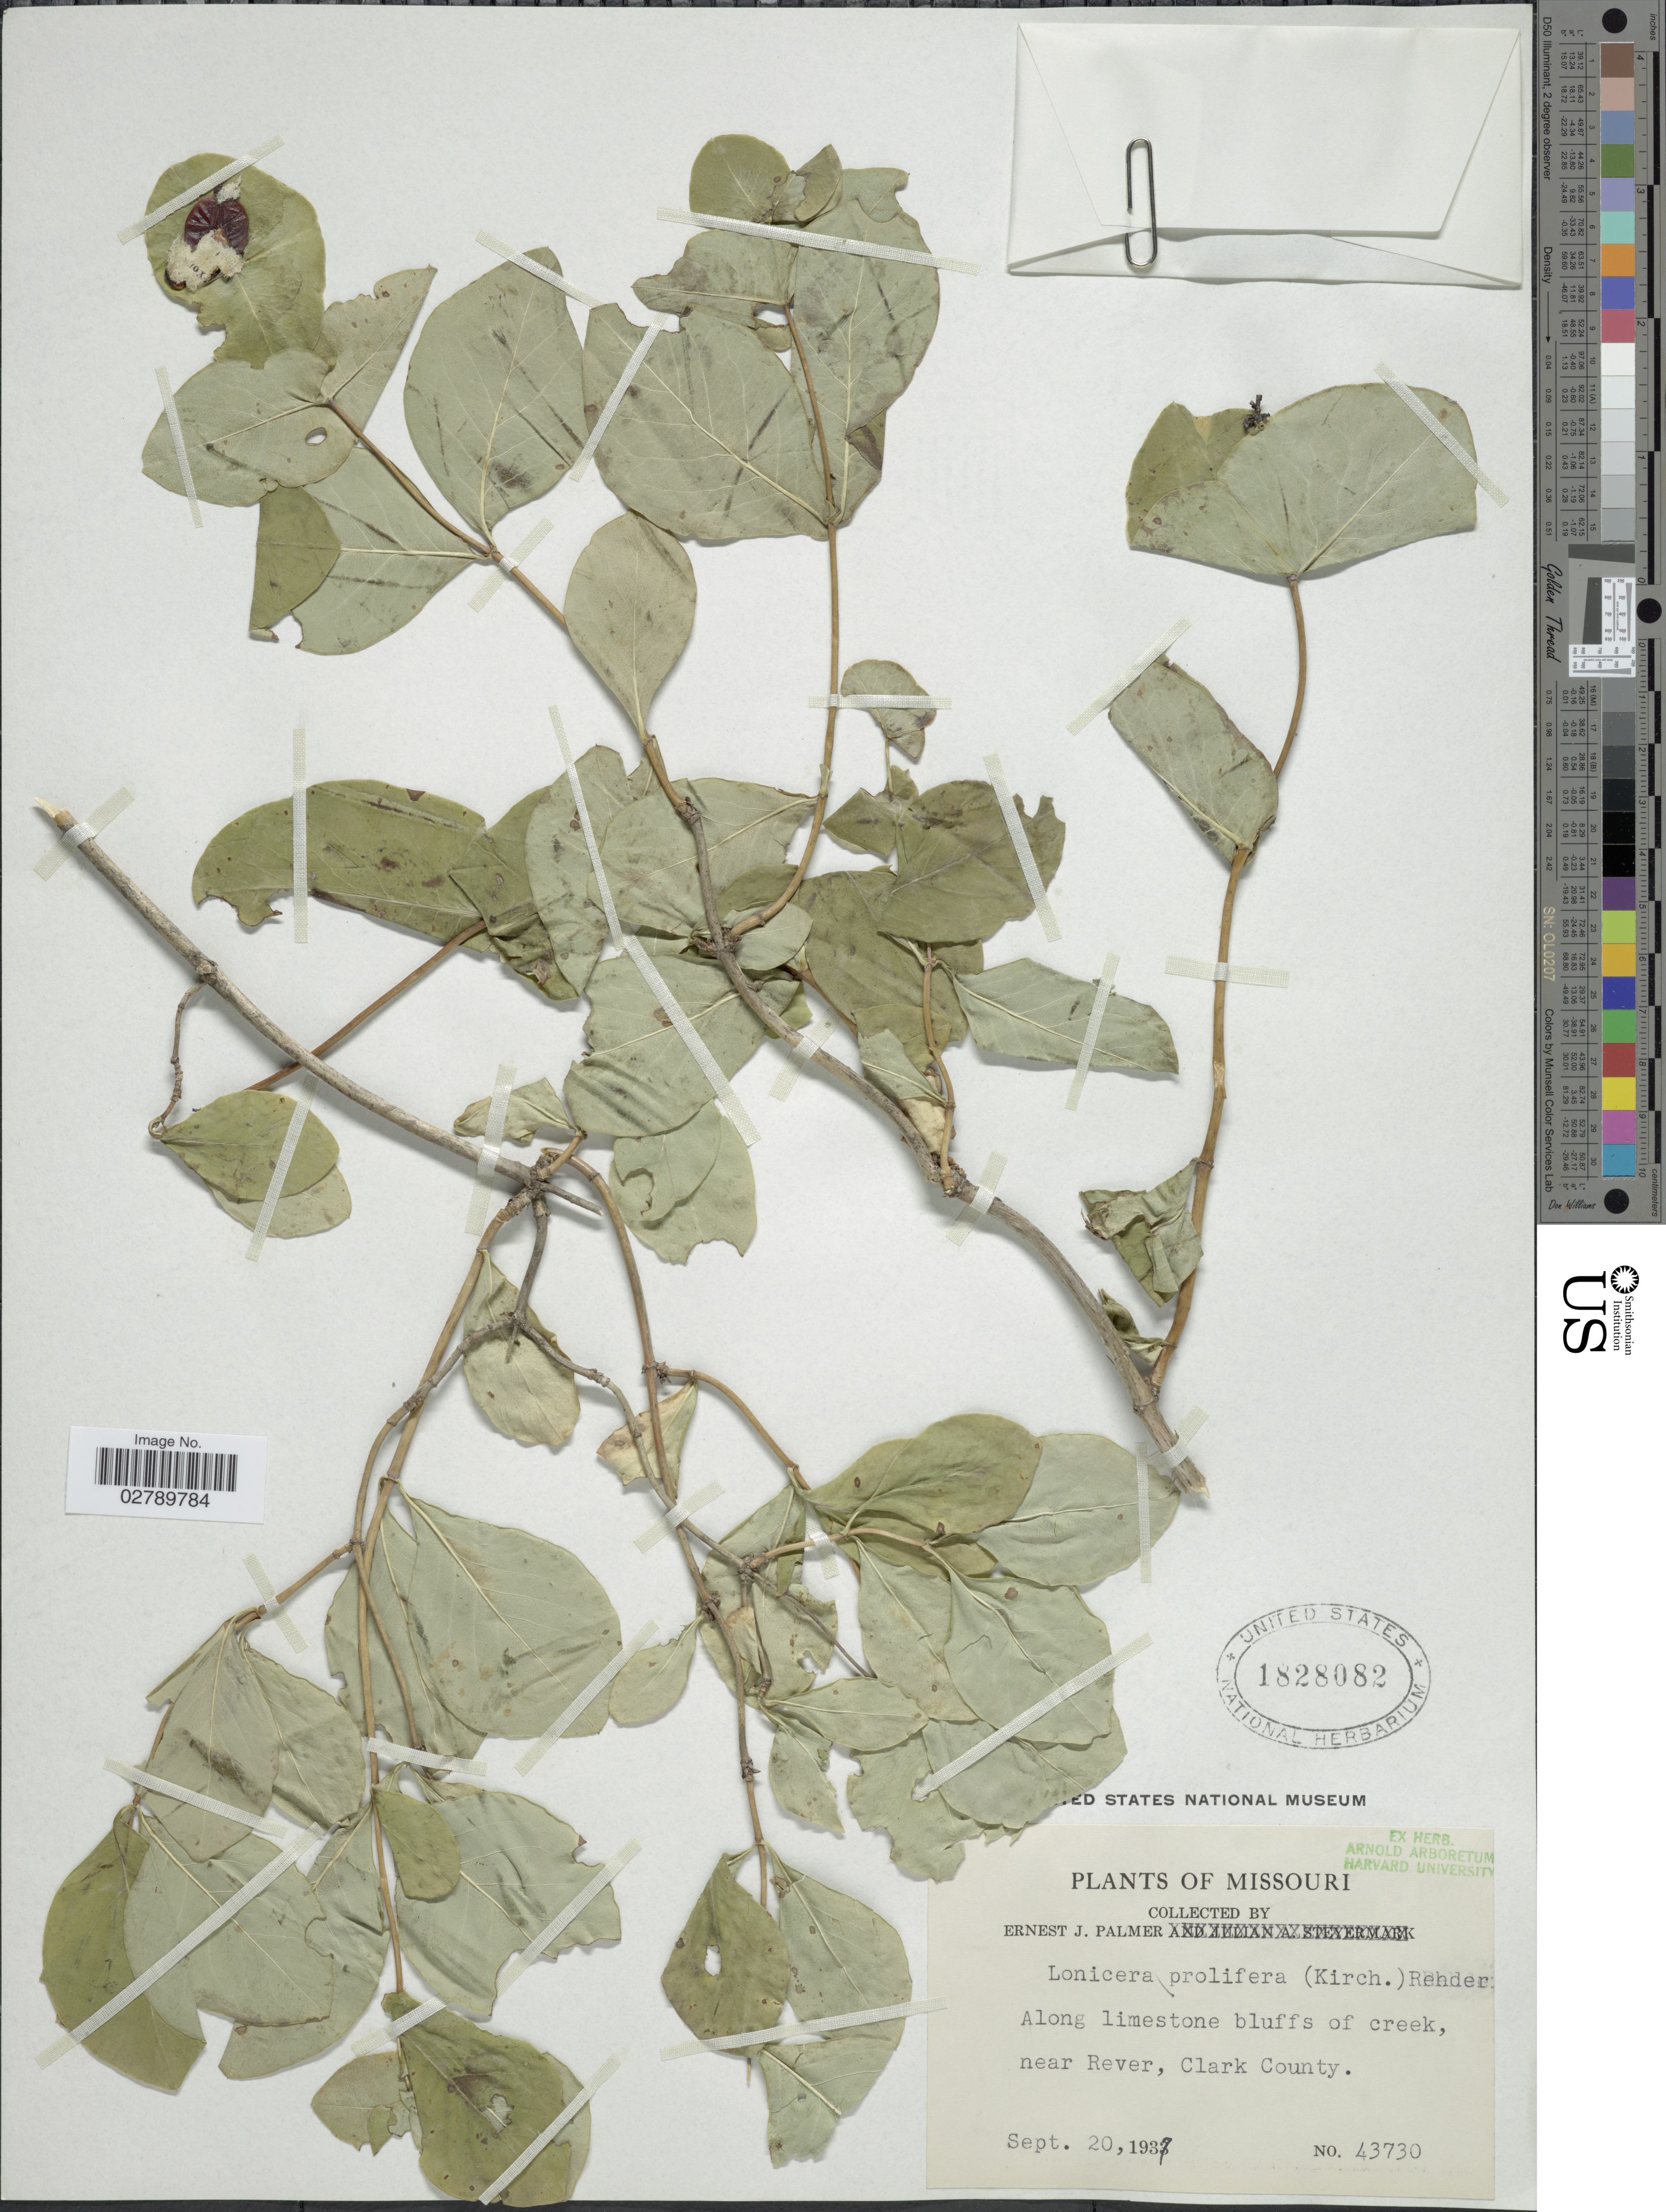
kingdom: Plantae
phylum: Tracheophyta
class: Magnoliopsida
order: Dipsacales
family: Caprifoliaceae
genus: Lonicera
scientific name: Lonicera prolifera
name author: (O. Kirchner) Booth ex Rehder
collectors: E. J. Palmer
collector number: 43730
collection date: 1937-09-20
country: United States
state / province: Missouri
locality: Along limestone bluffs on creek, near Rever, Clark County.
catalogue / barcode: US 1828082